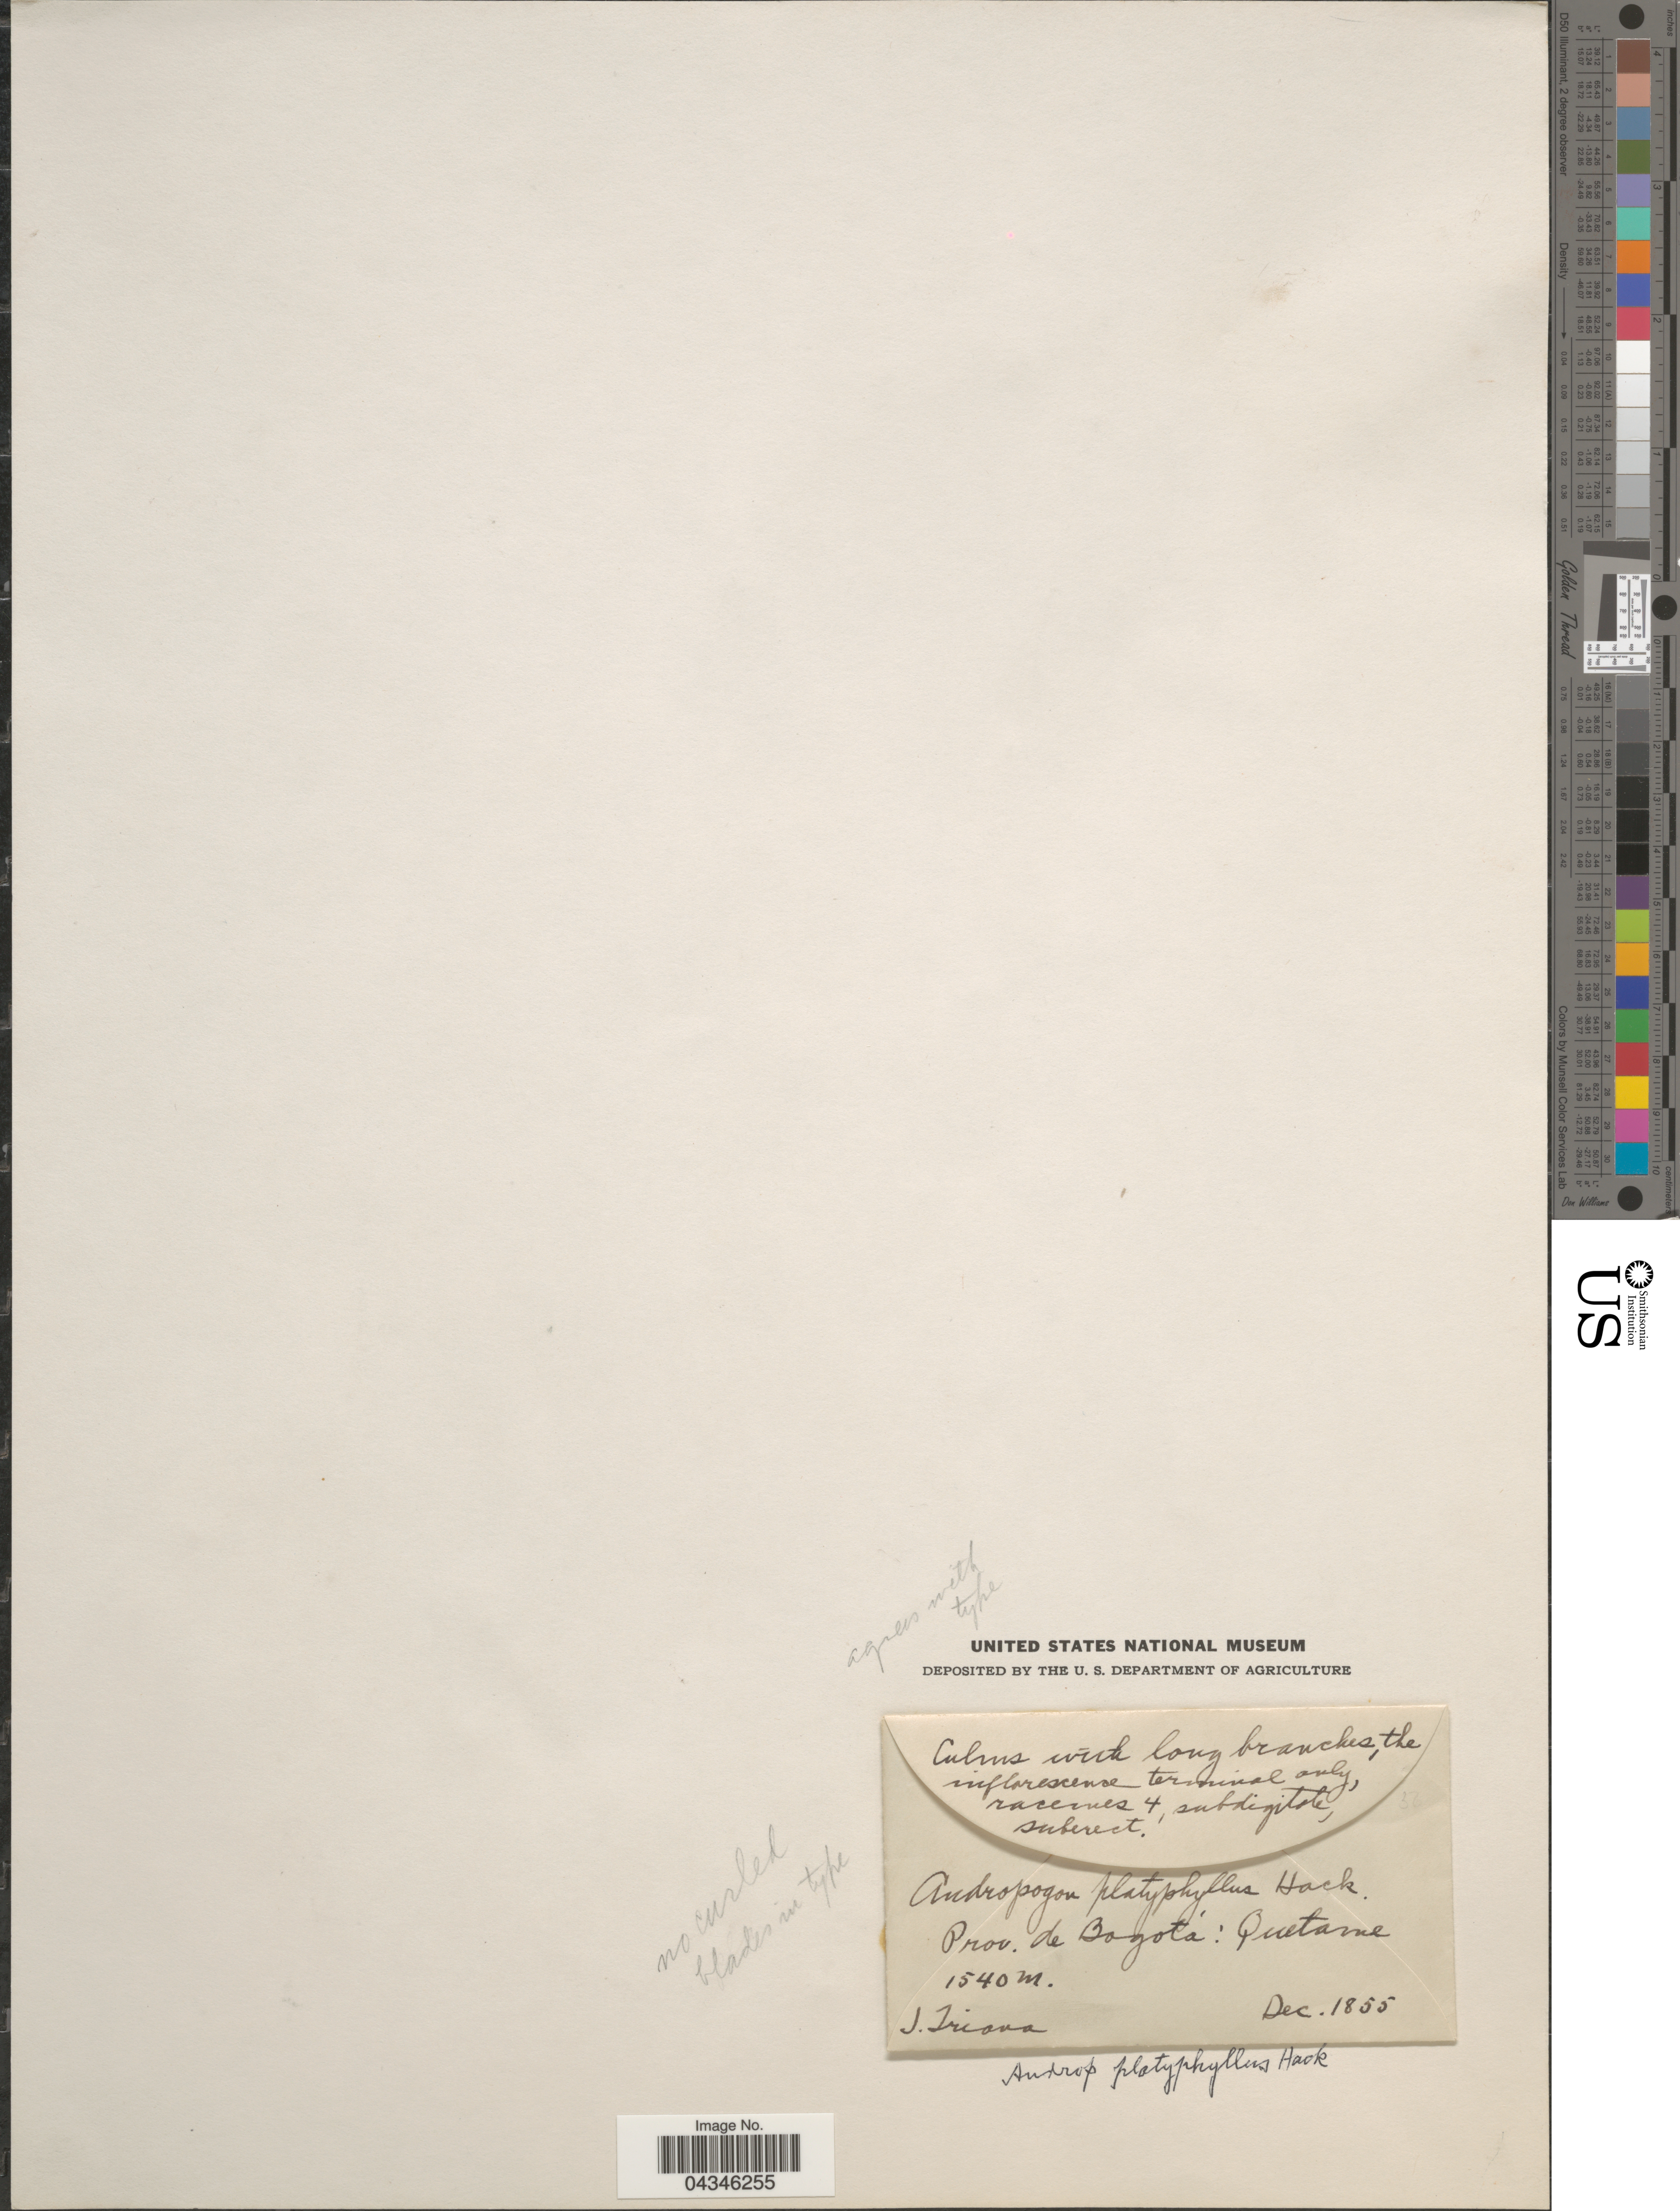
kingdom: Plantae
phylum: Tracheophyta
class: Liliopsida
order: Poales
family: Poaceae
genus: Andropogon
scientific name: Andropogon platyphyllus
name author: Hack. in A. DC.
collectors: J. Triana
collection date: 1855-12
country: Colombia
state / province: Bogota D.C.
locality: Prov. de Bogotá: Quetame.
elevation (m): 1540